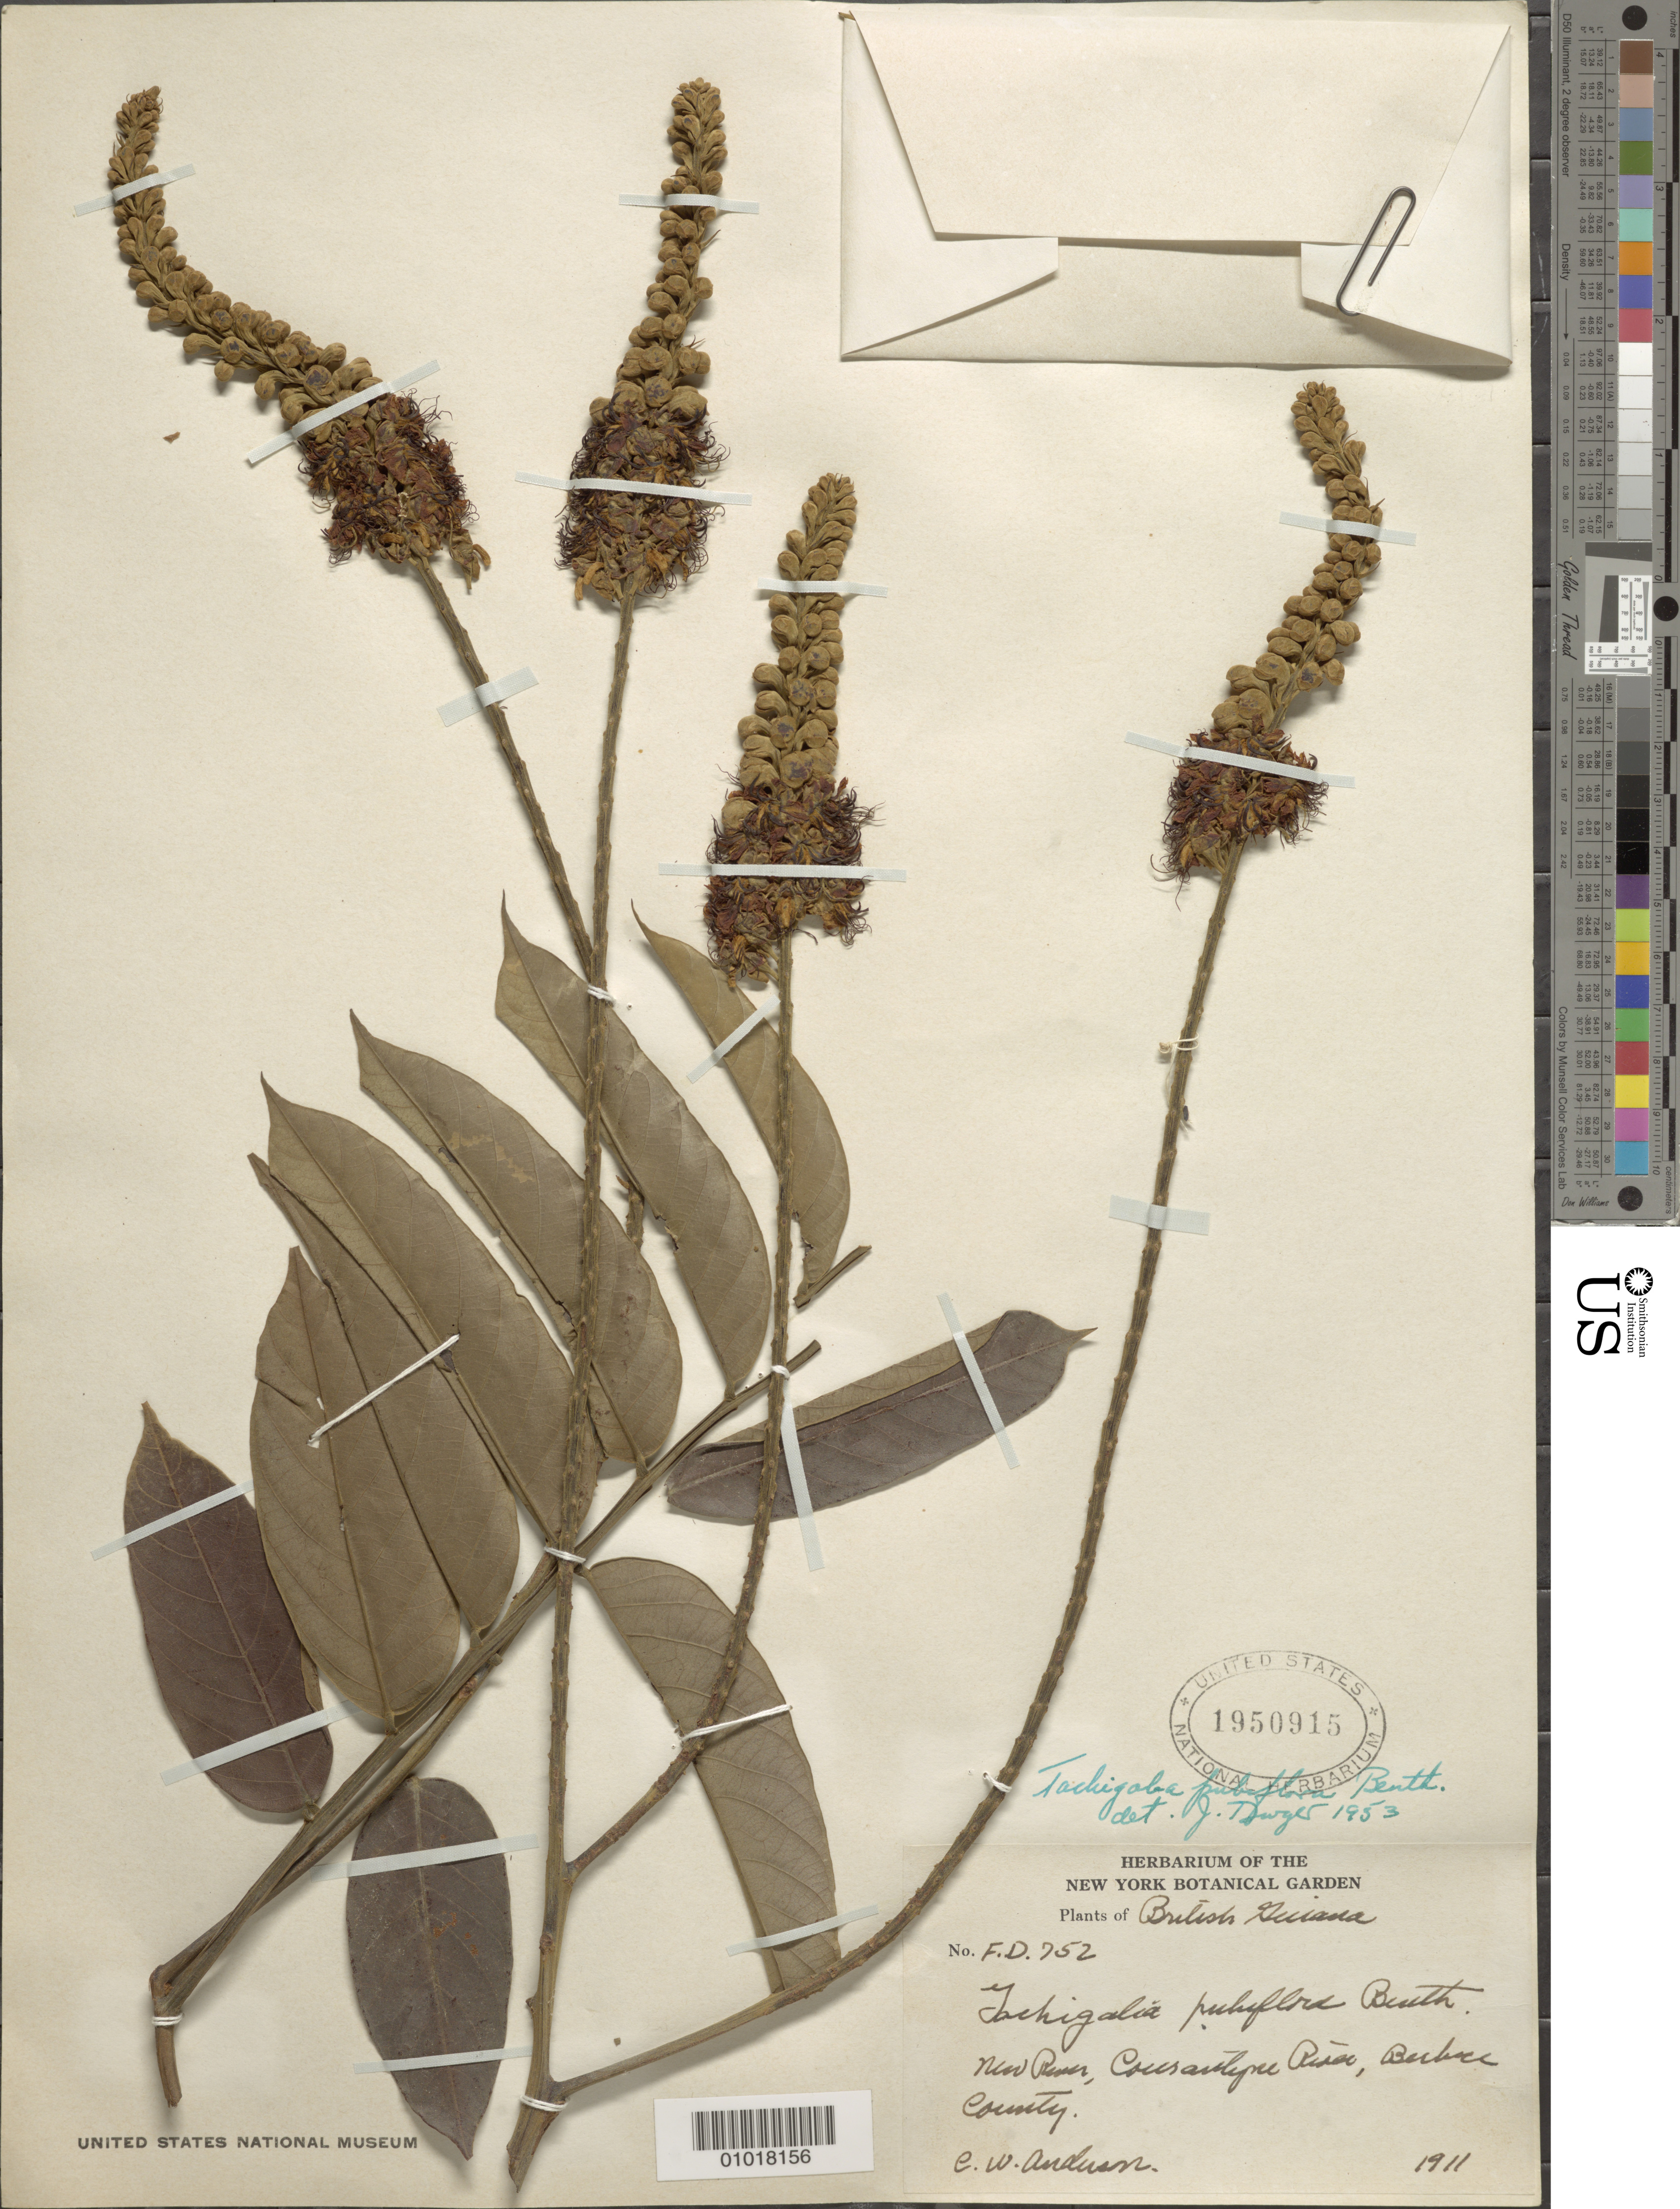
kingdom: Plantae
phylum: Tracheophyta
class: Magnoliopsida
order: Fabales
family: Fabaceae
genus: Tachigali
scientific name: Tachigali pubiflora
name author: Benth.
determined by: Dwyer, J. D., (MO), Missouri Botanical Garden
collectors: C. W. Anderson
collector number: F.D. 752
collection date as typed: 1911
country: Guyana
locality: New River, Couratyne R., Berbice County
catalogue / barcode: US 1950915